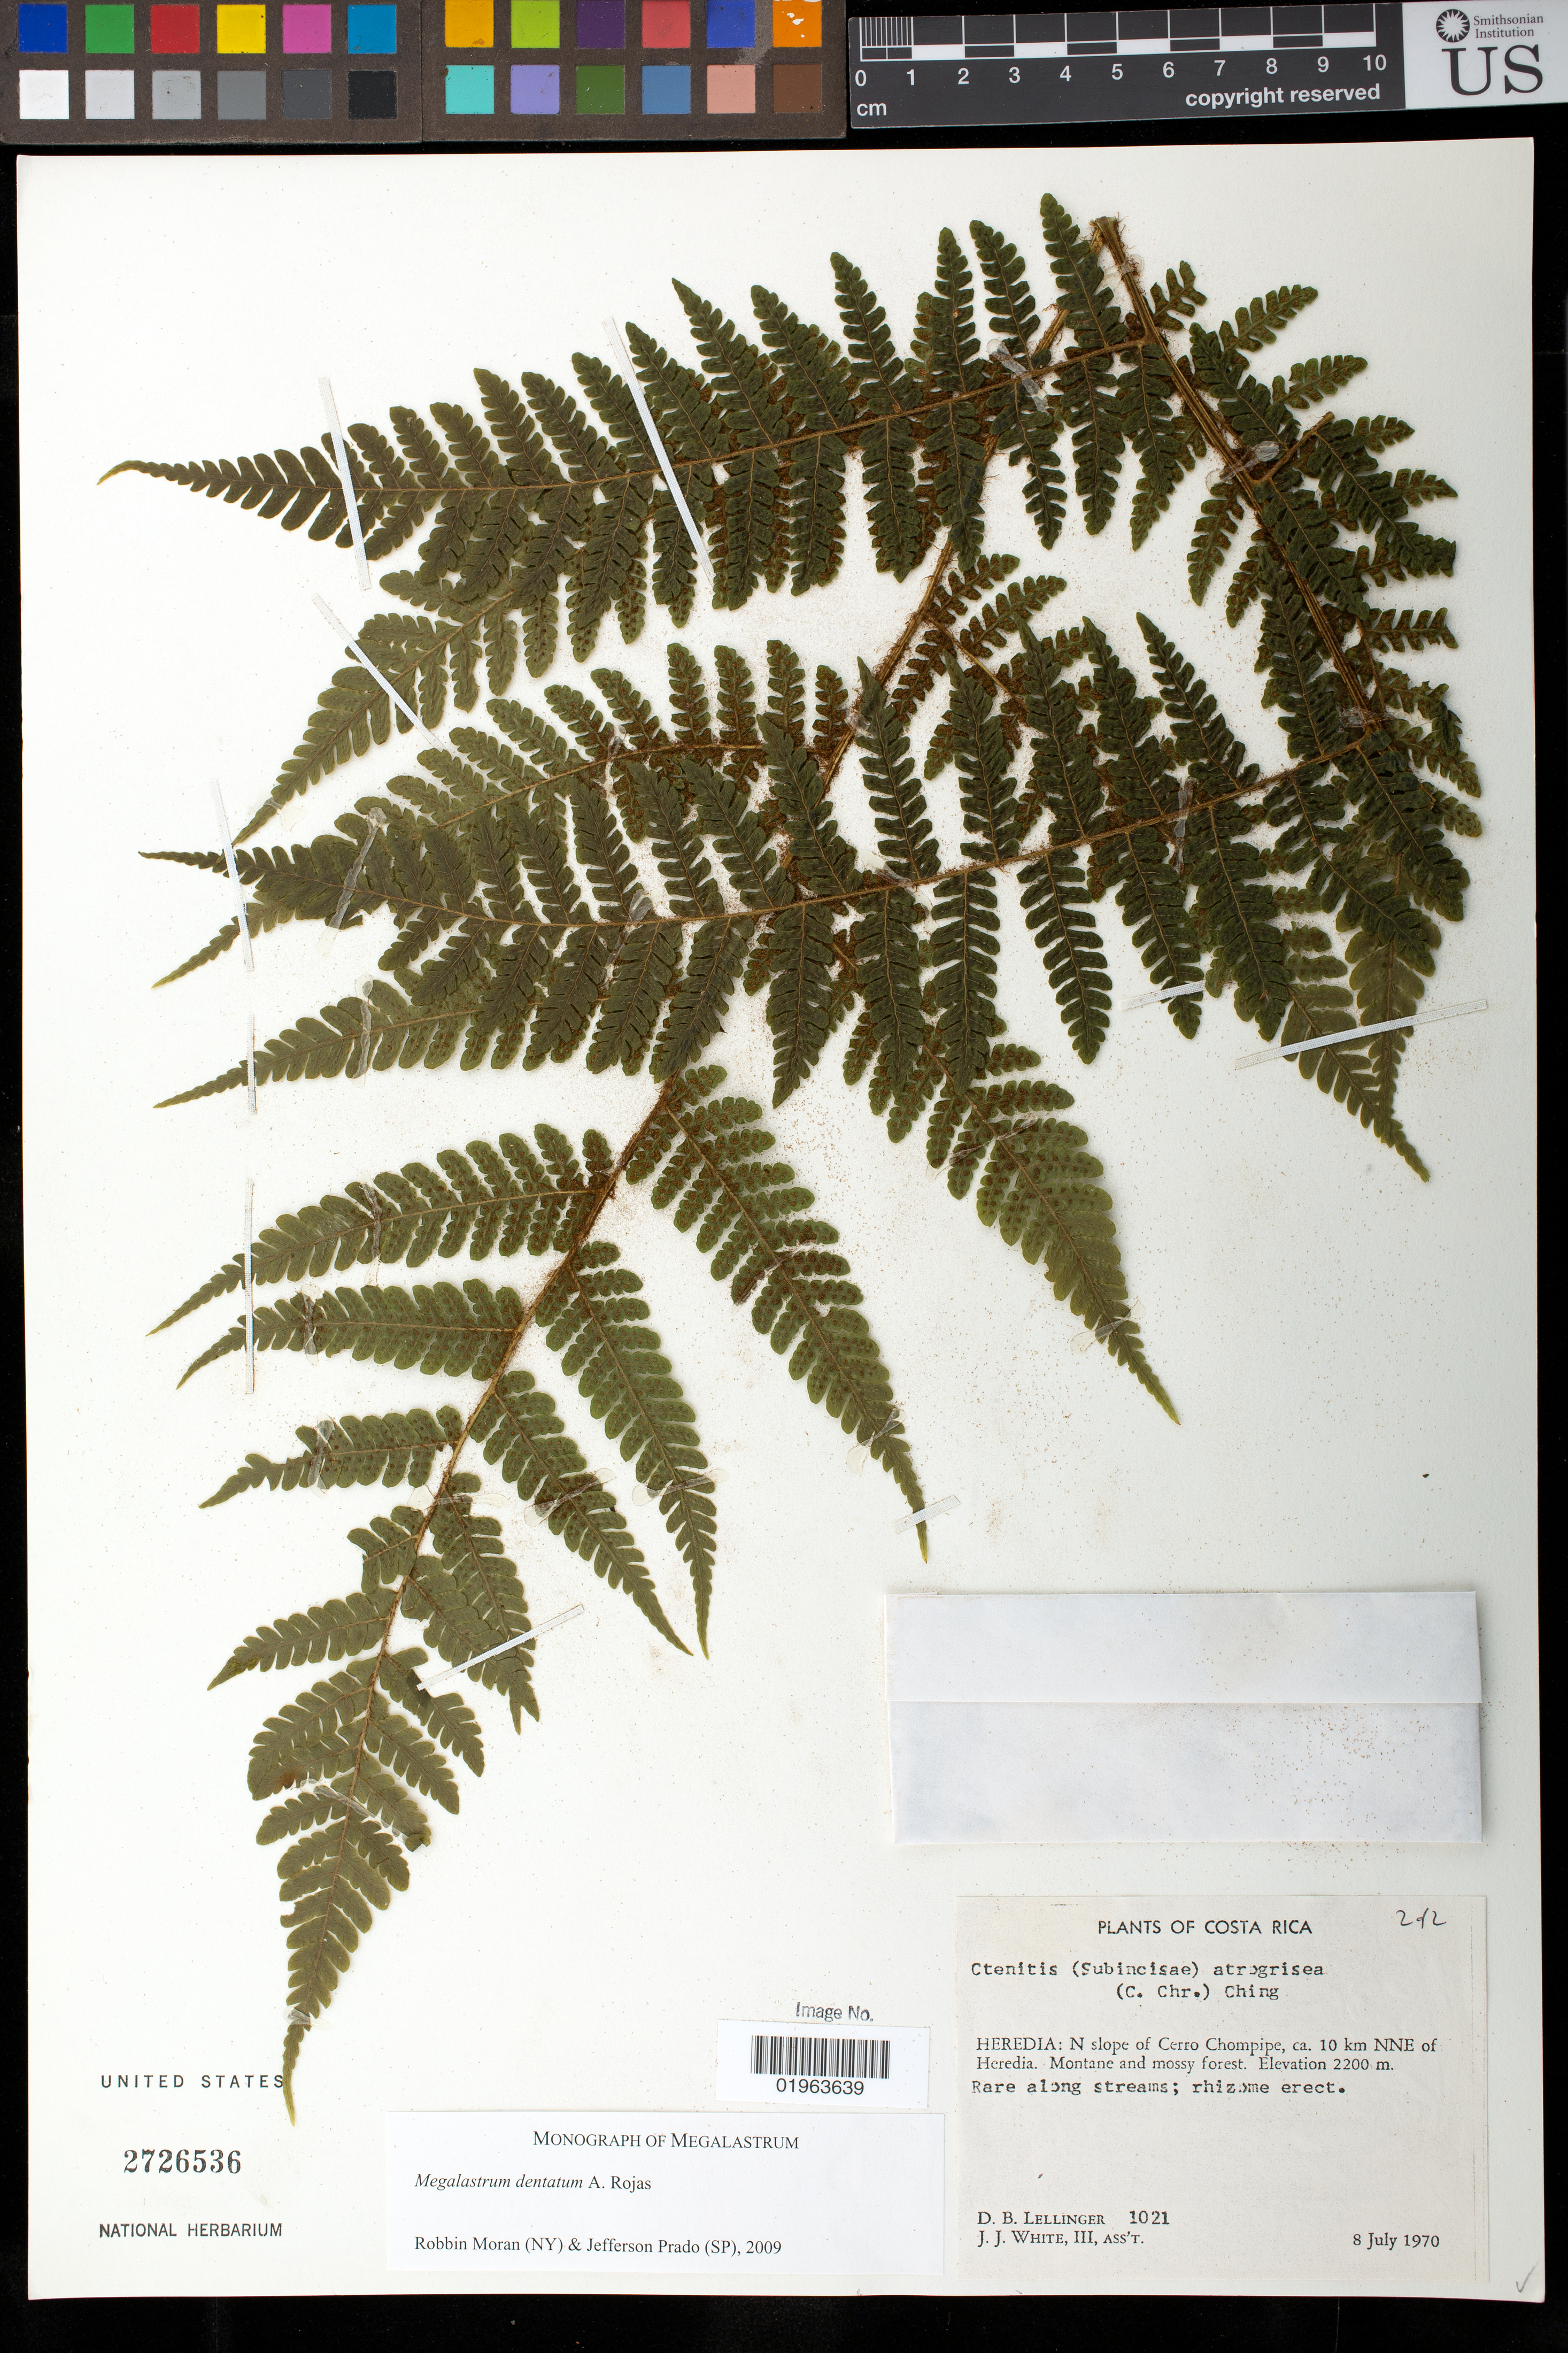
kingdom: Plantae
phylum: Tracheophyta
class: Polypodiopsida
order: Polypodiales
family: Dryopteridaceae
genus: Megalastrum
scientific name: Megalastrum dentatum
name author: A. Rojas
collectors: D. B. Lellinger & J. J. White III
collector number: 1021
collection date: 1970-07-08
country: Costa Rica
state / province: Heredia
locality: N slope of Cerro Chompipe, ca 10 km NNE of Heredia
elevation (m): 2200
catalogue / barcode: US 2726536